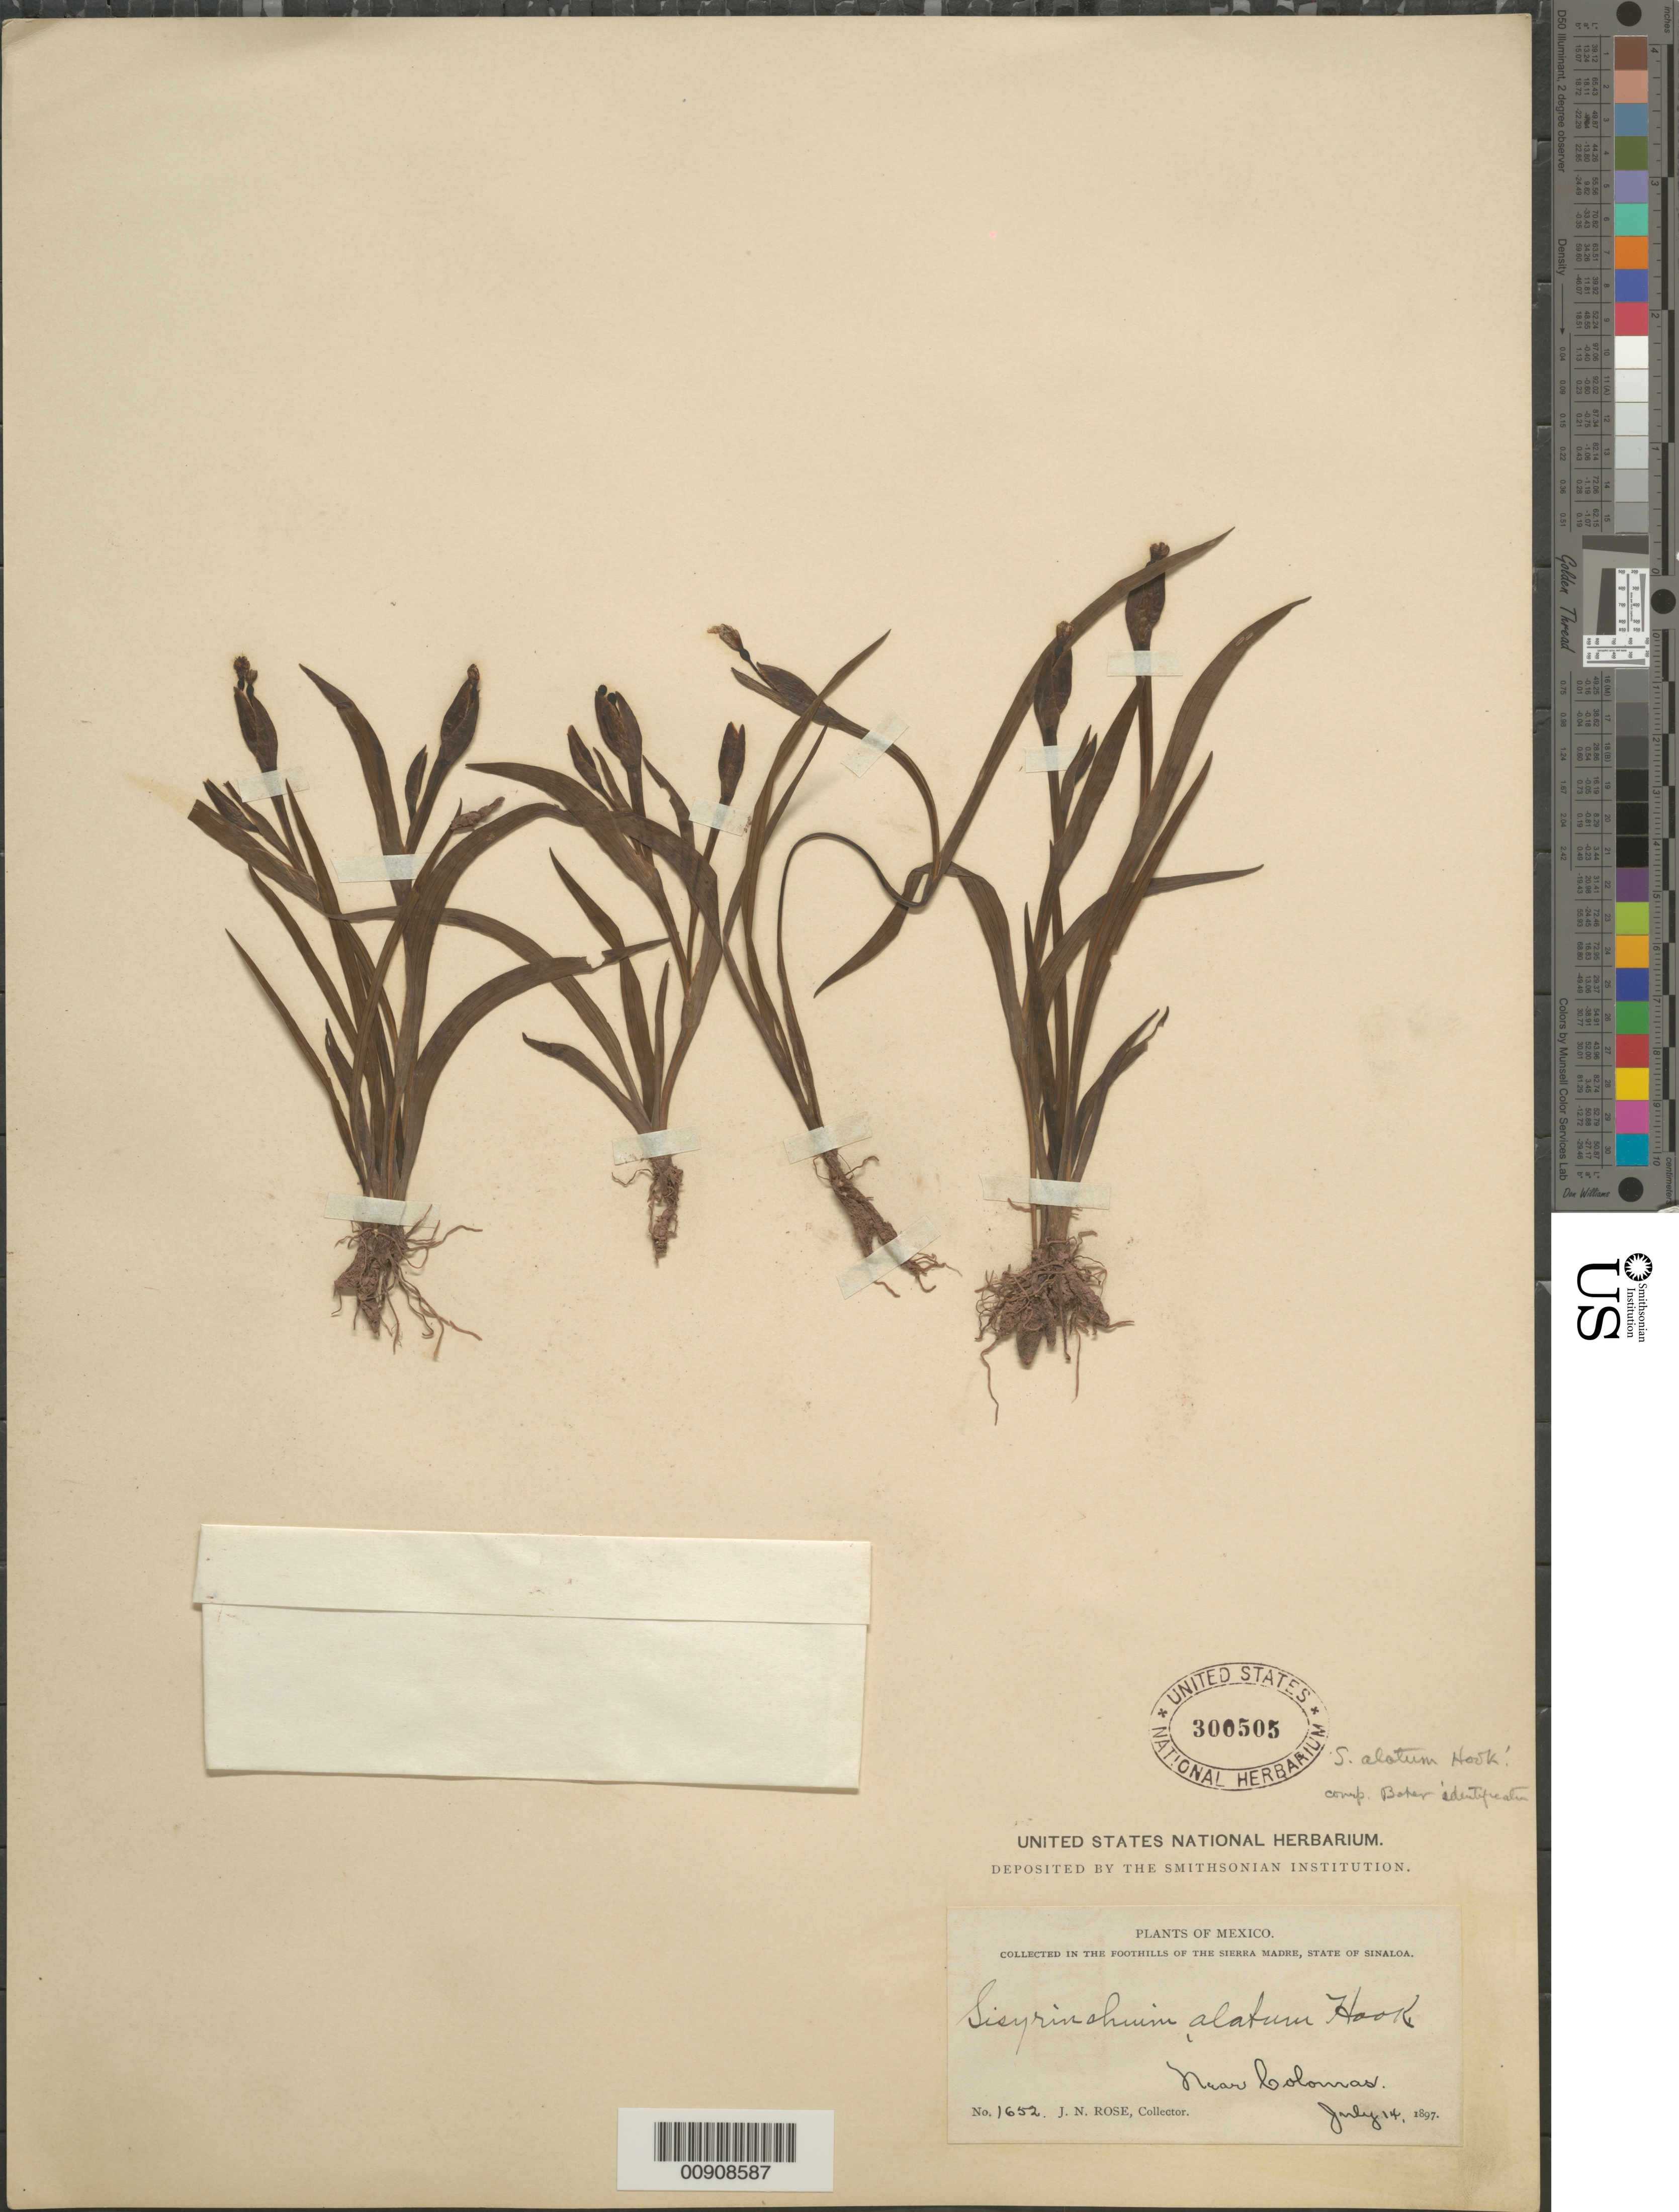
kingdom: Plantae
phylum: Tracheophyta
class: Liliopsida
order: Asparagales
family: Iridaceae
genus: Sisyrinchium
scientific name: Sisyrinchium alatum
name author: Hook.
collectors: J. N. Rose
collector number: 1652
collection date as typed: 14 Jul 1897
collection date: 1897-07-14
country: Mexico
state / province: Sinaloa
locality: Near Colomas in the Foothills of the Sierra Madre, State of Sinaloa.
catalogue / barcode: US 300505